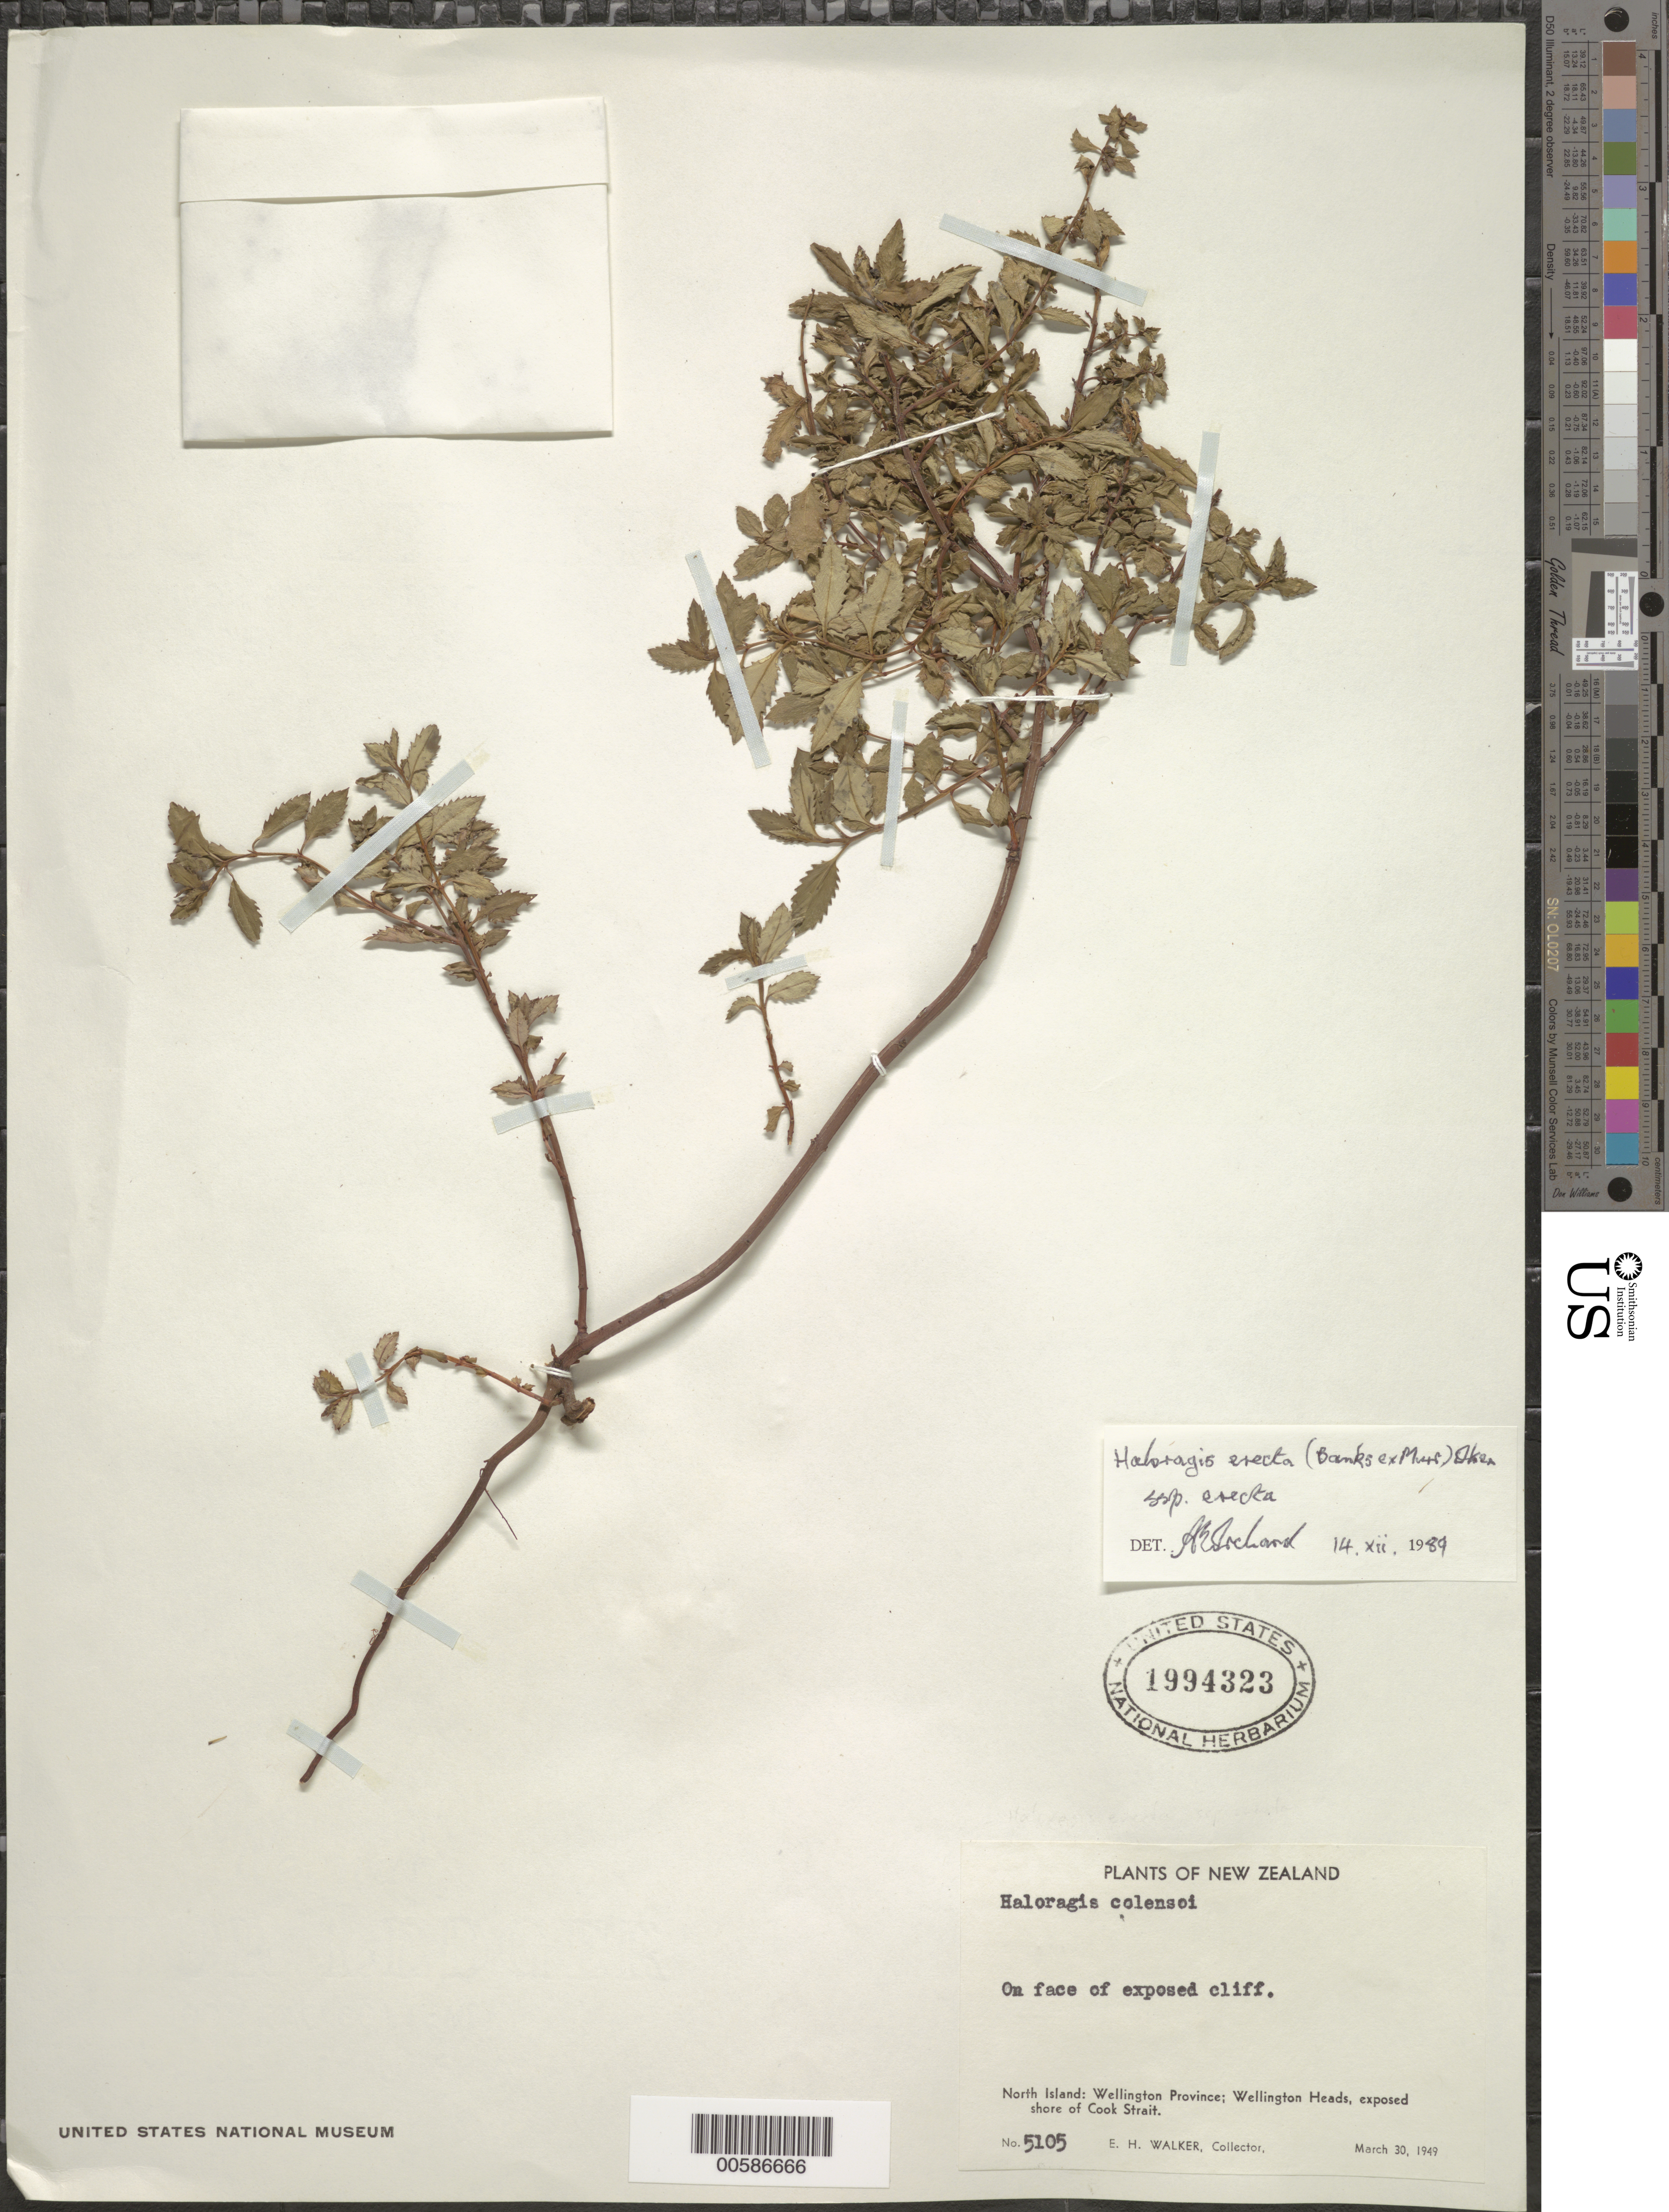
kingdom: Plantae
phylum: Tracheophyta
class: Magnoliopsida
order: Saxifragales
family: Haloragaceae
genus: Haloragis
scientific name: Haloragis erecta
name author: (Banks ex Murray) Oken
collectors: E. H. Walker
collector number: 5105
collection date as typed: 30 Mar 1949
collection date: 1949-03-30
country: New Zealand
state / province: Wellington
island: North Island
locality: Wellington Heads, Cook Strait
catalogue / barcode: US 1994323